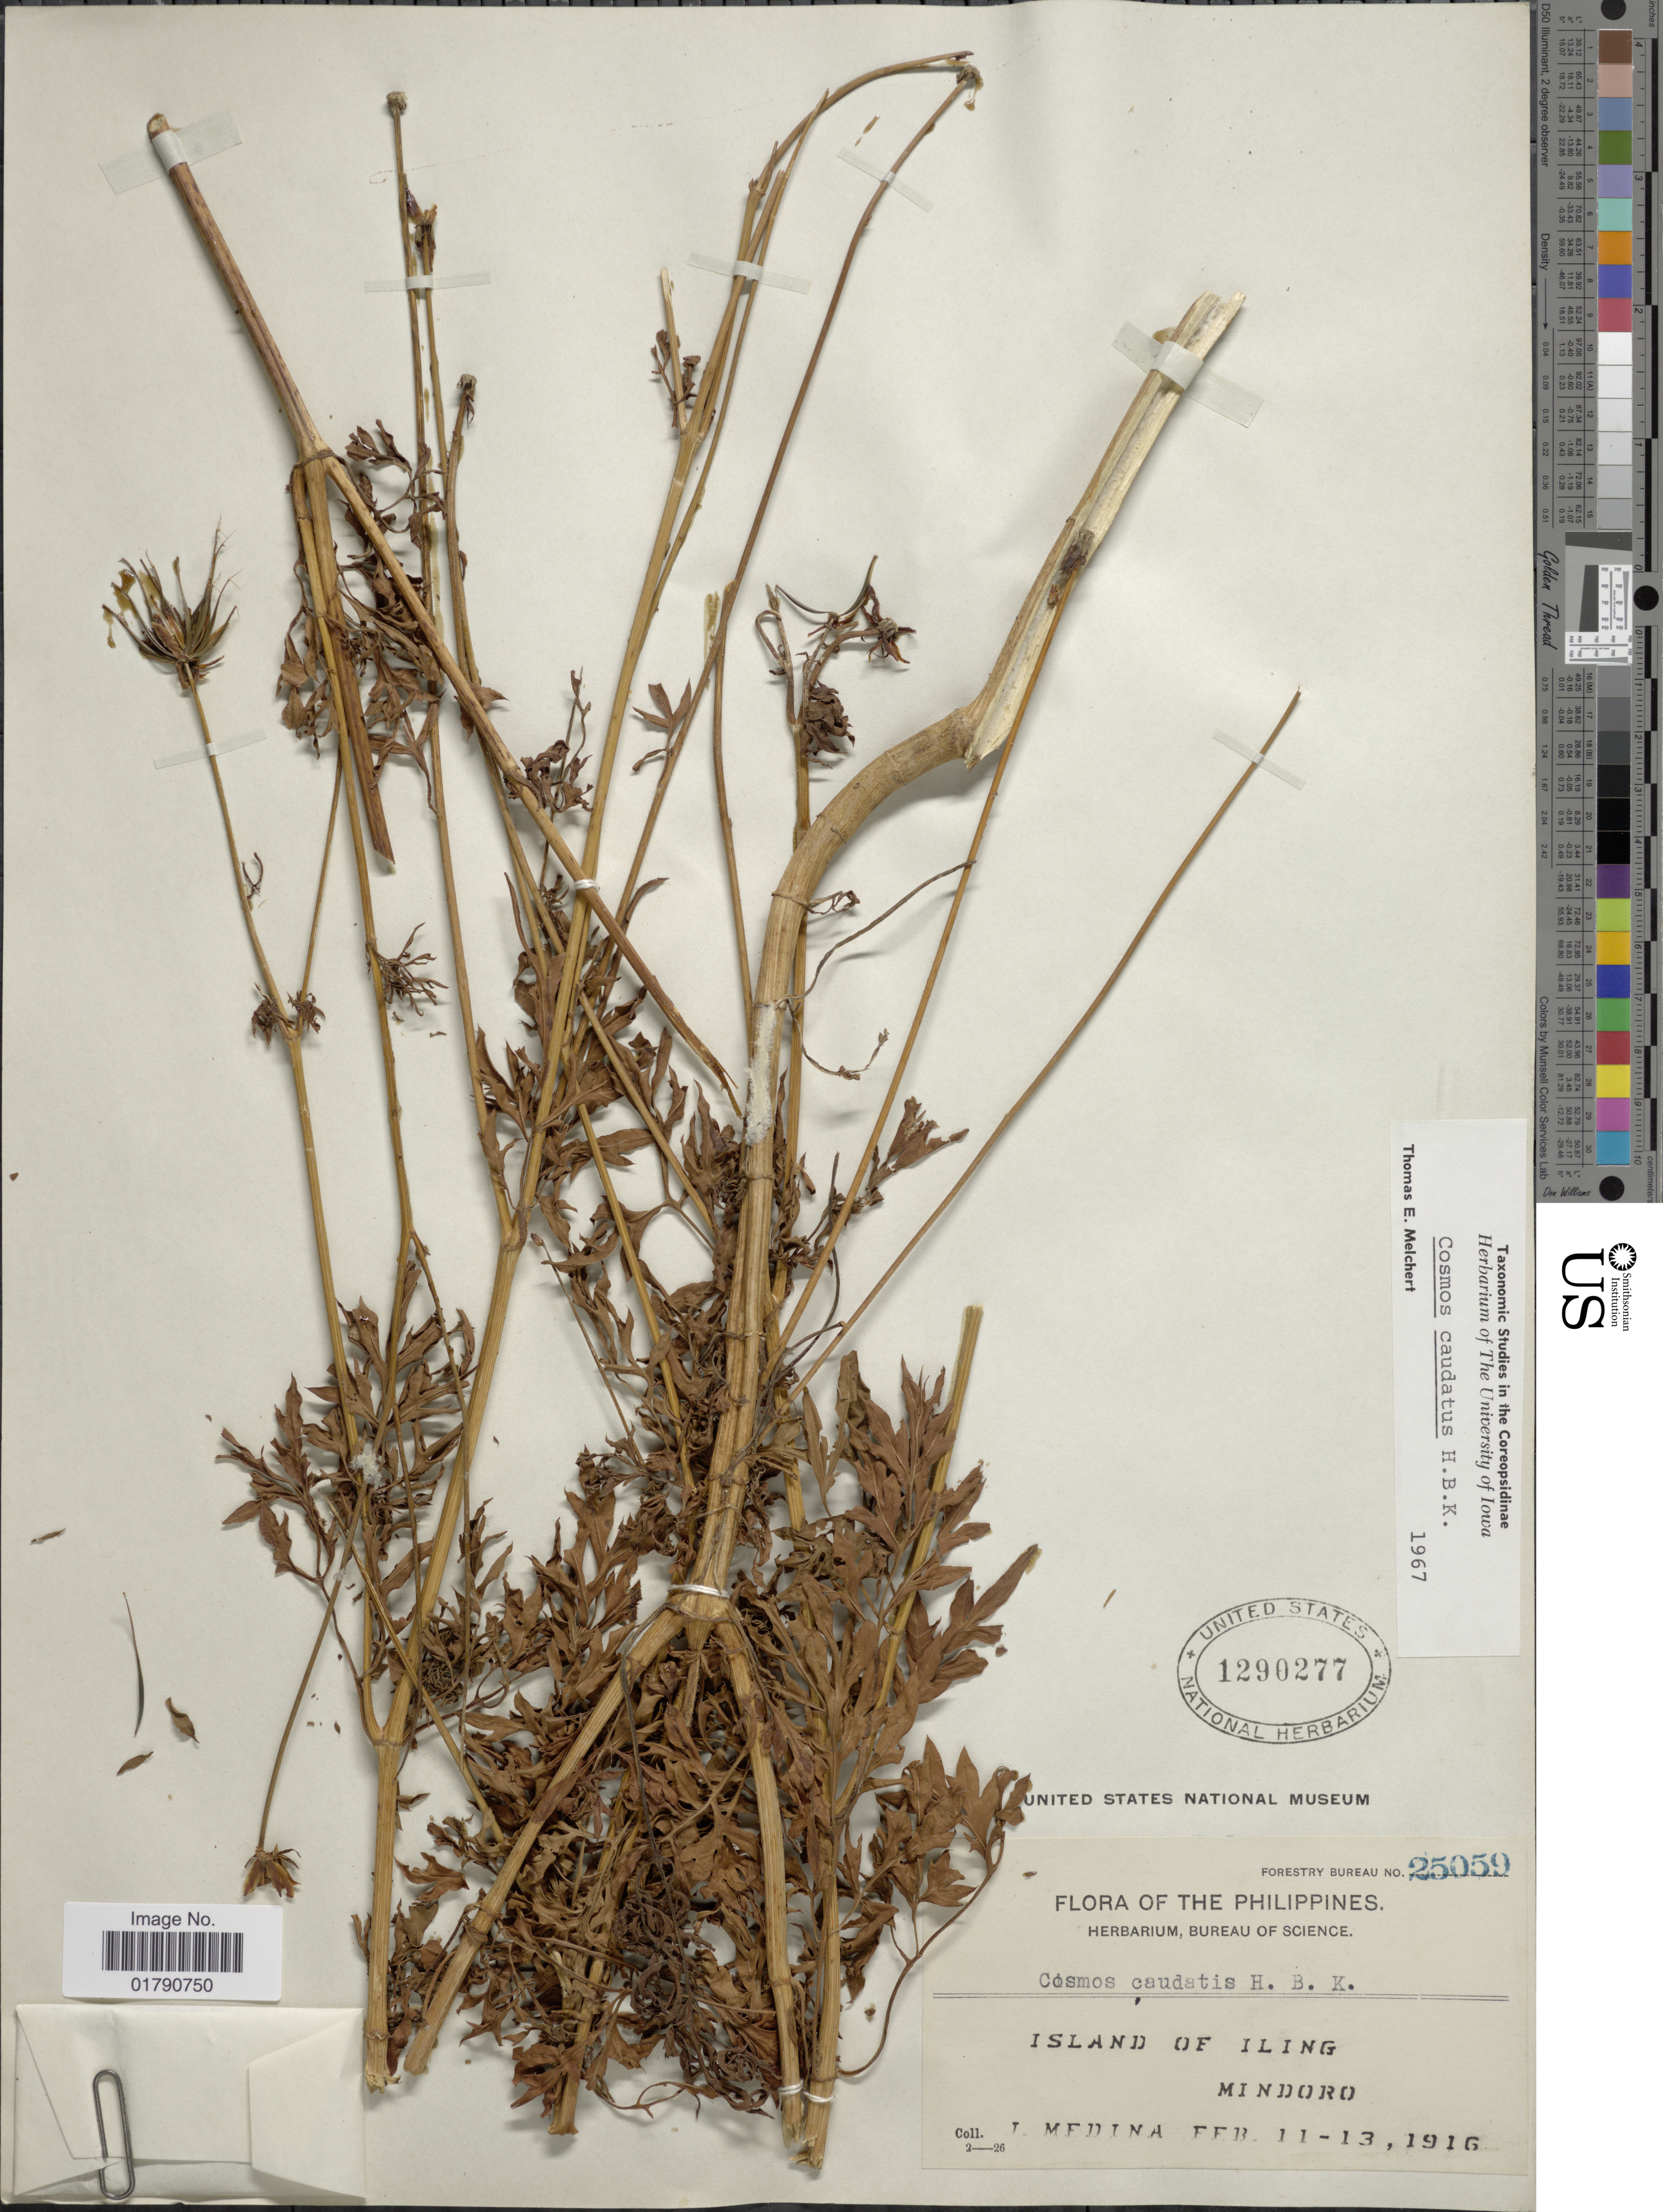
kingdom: Plantae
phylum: Tracheophyta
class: Magnoliopsida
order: Asterales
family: Asteraceae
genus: Cosmos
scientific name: Cosmos caudatus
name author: Kunth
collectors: J. Medina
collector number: Forestry Bureau 25059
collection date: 1916-02-11/1916-02-13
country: Philippines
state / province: Mimaropa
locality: Island of Iling, Mindoro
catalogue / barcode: US 1290277